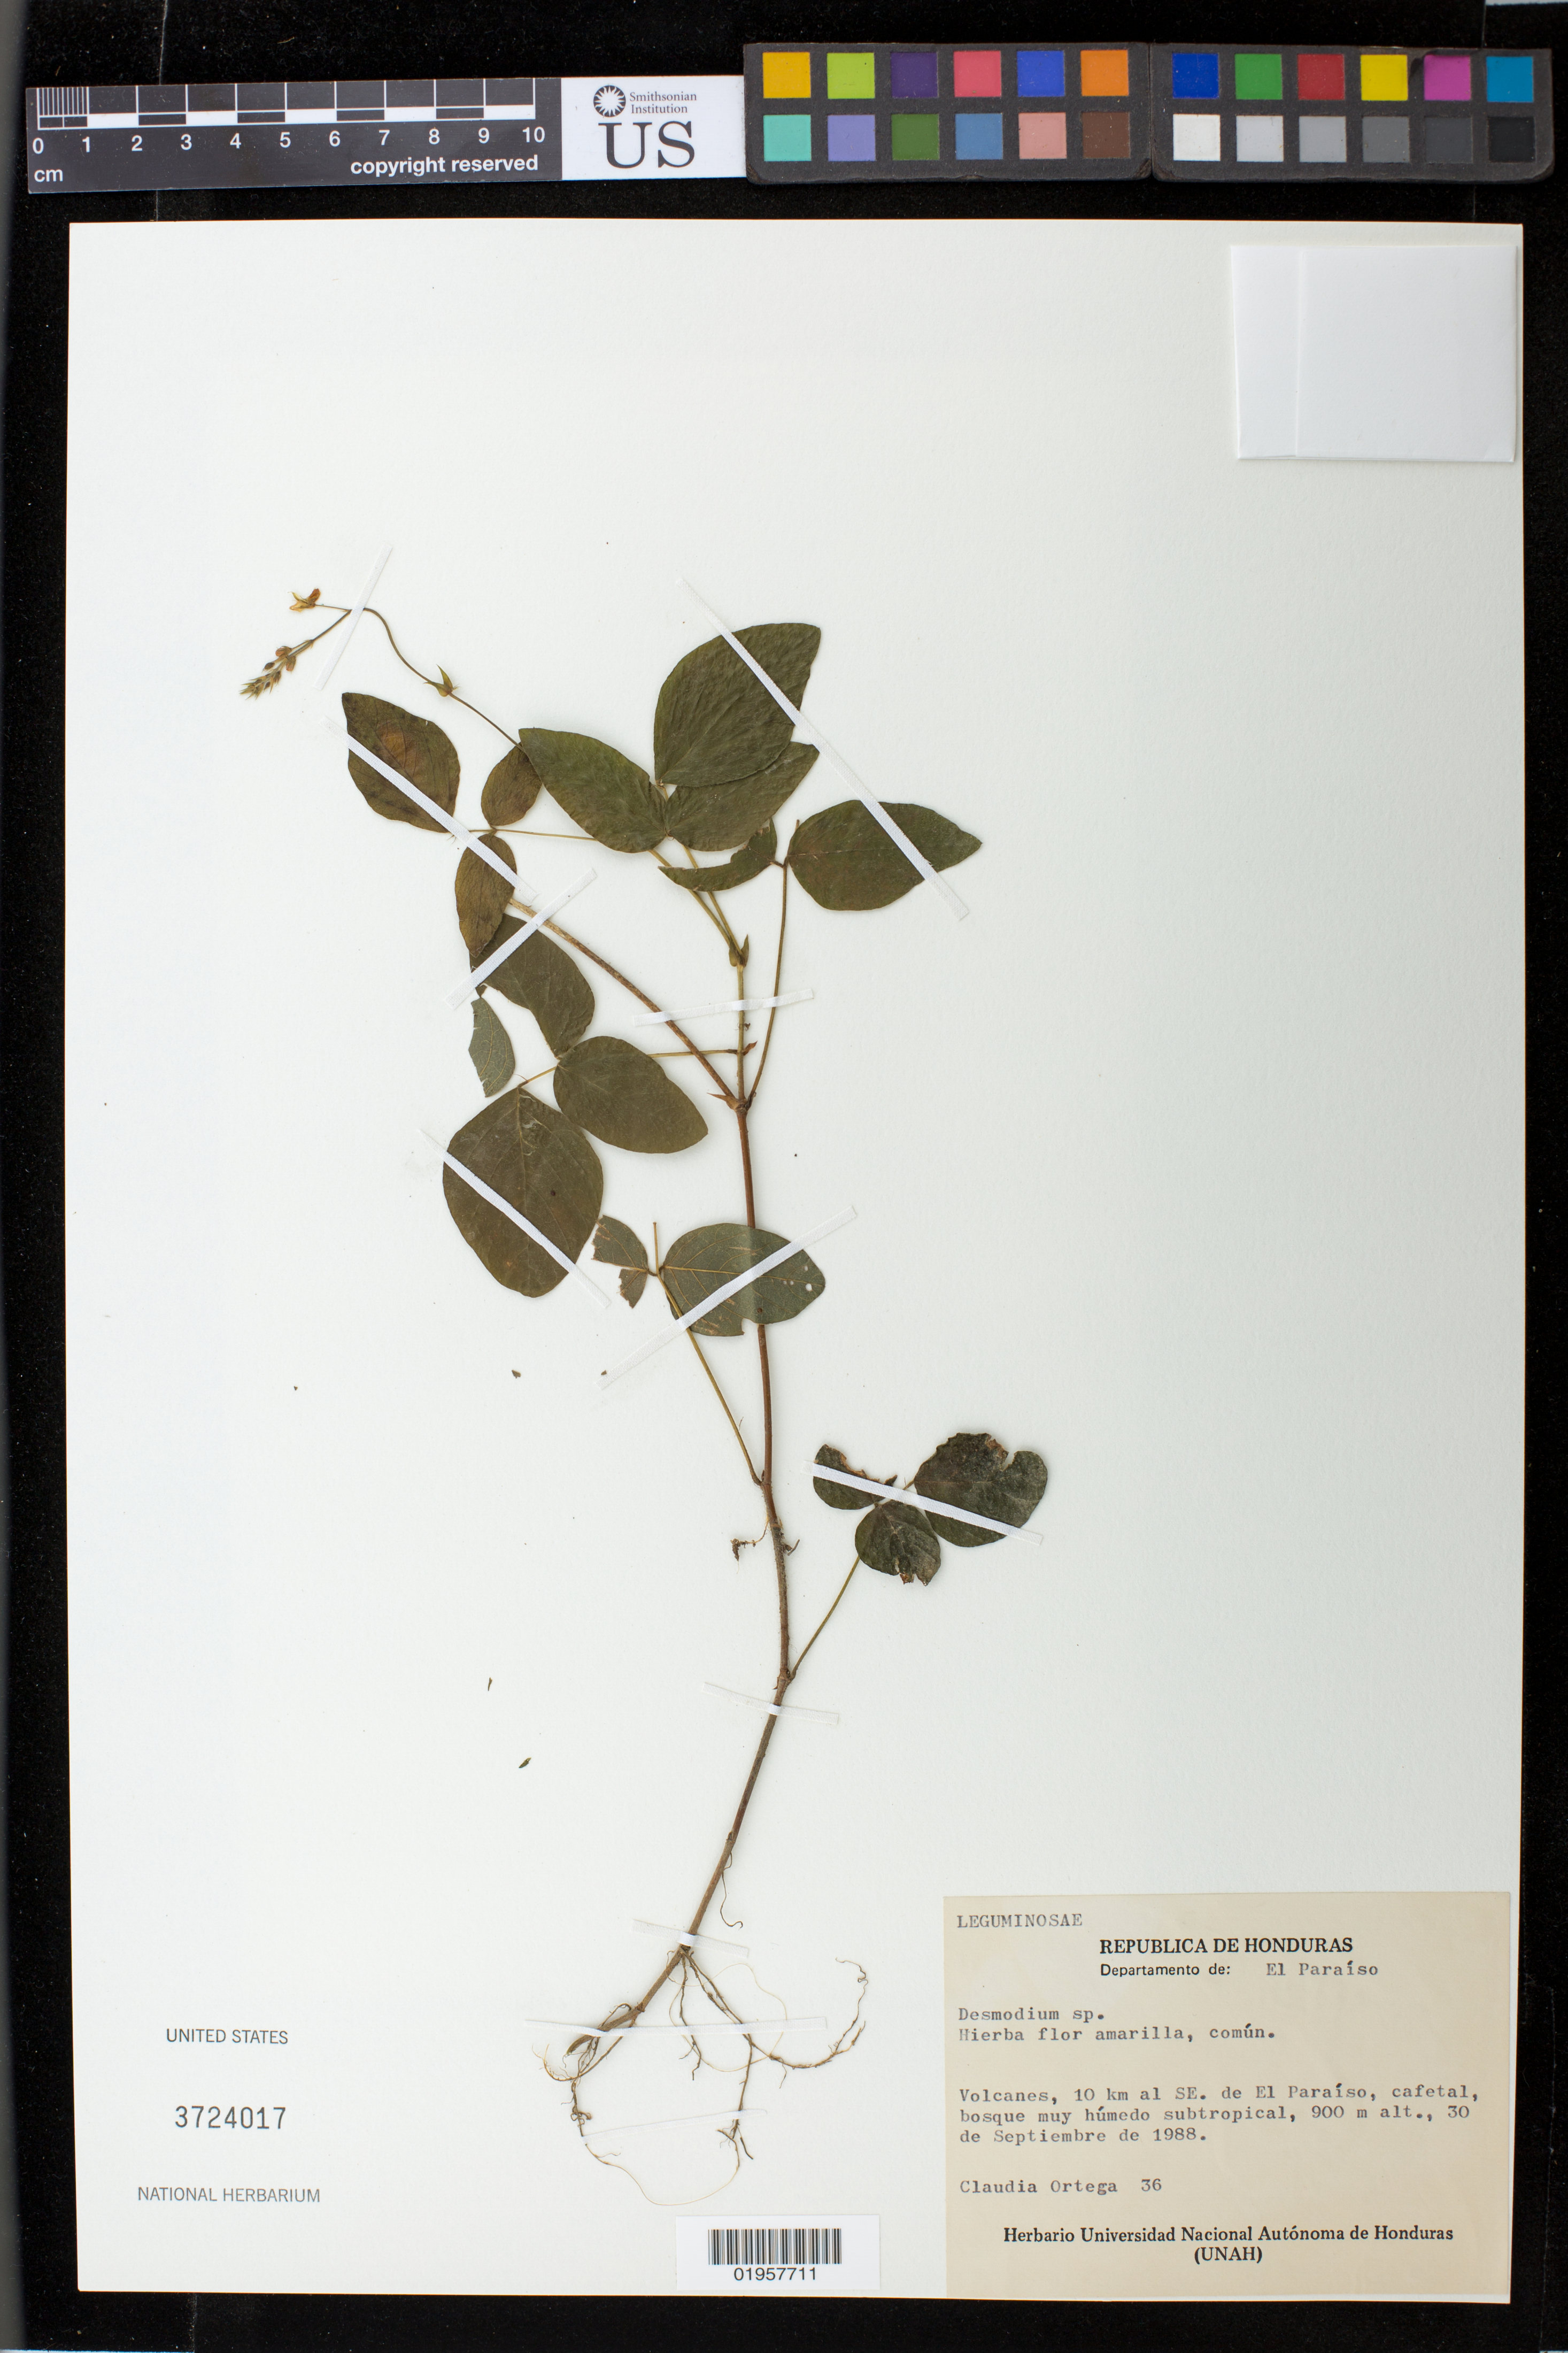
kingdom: Plantae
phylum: Tracheophyta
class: Magnoliopsida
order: Fabales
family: Fabaceae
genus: Desmodium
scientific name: Desmodium sp.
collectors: C. Ortega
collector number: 36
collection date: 1988-09-30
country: Honduras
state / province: El Paraíso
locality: Volcanes, 10 km al SE de El Paraíso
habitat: Cafetal, bosque muy húmedo subtropical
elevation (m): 900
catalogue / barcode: US 3724017